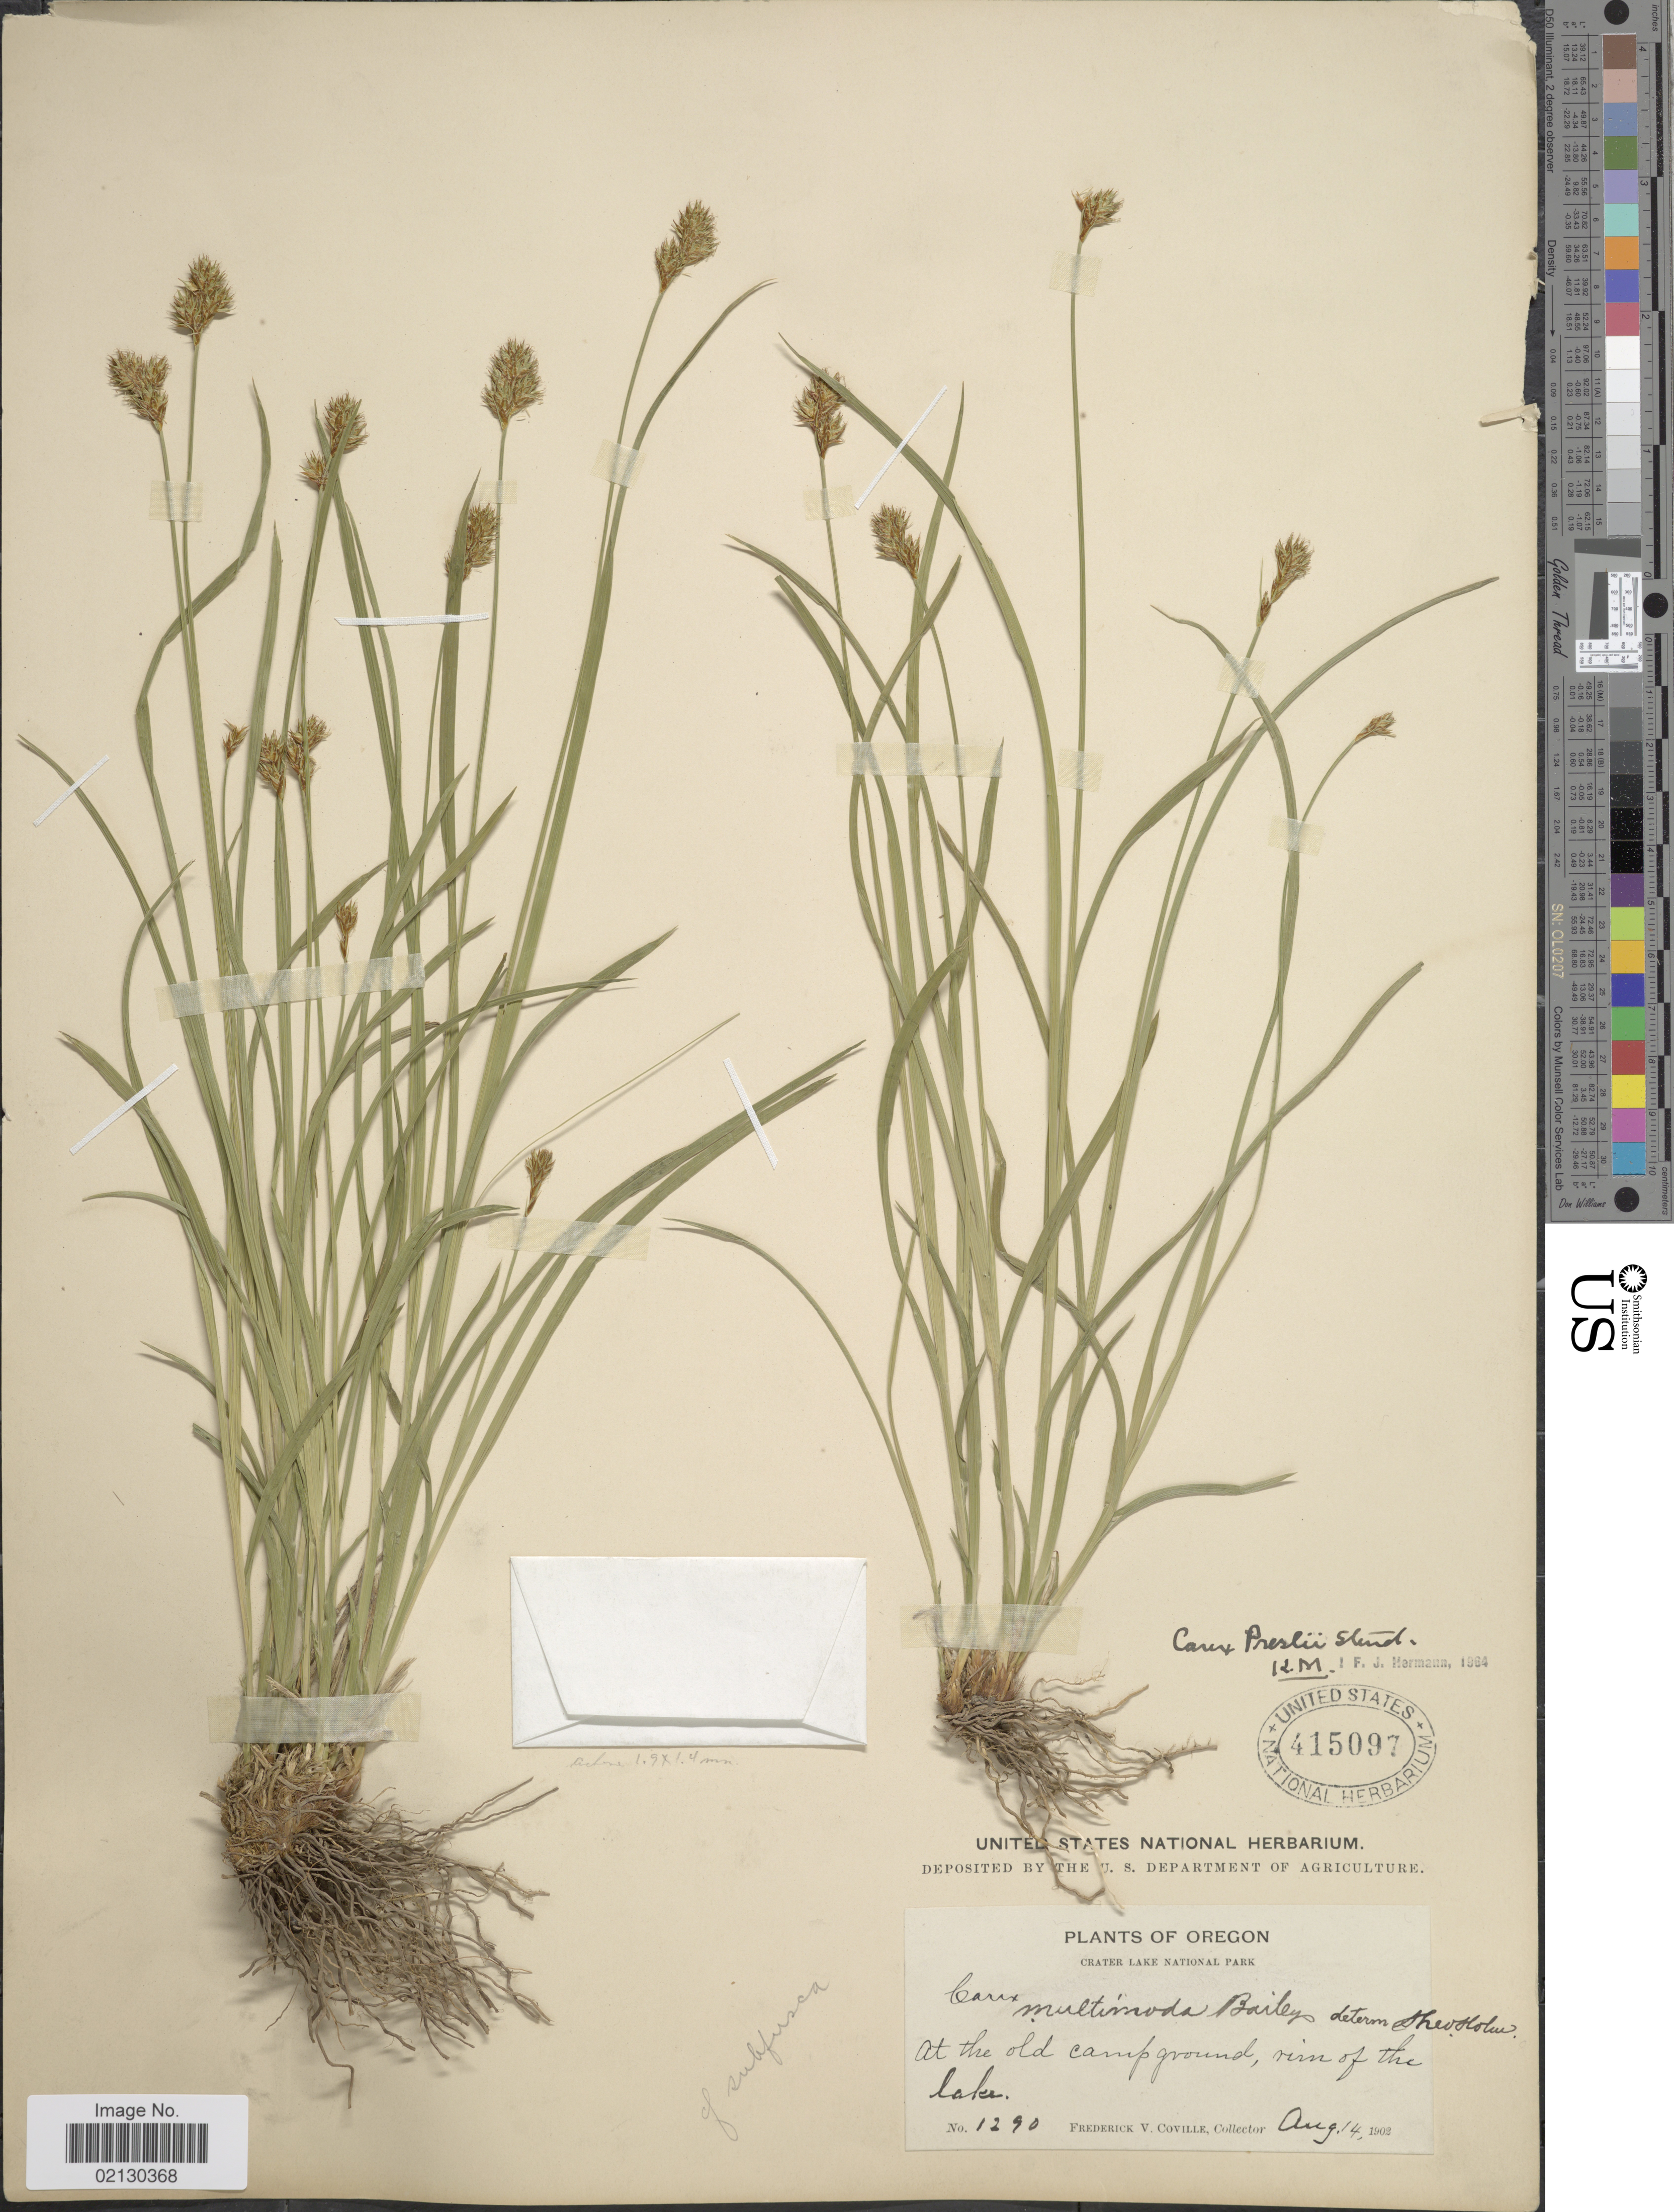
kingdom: Plantae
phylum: Tracheophyta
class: Liliopsida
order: Poales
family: Cyperaceae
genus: Carex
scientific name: Carex preslii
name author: Steud.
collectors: F. V. Coville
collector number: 1920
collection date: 1902-08-14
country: United States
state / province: Oregon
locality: Crater Lake National Park. At the old campground, rim of the lake.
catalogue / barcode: US 415097